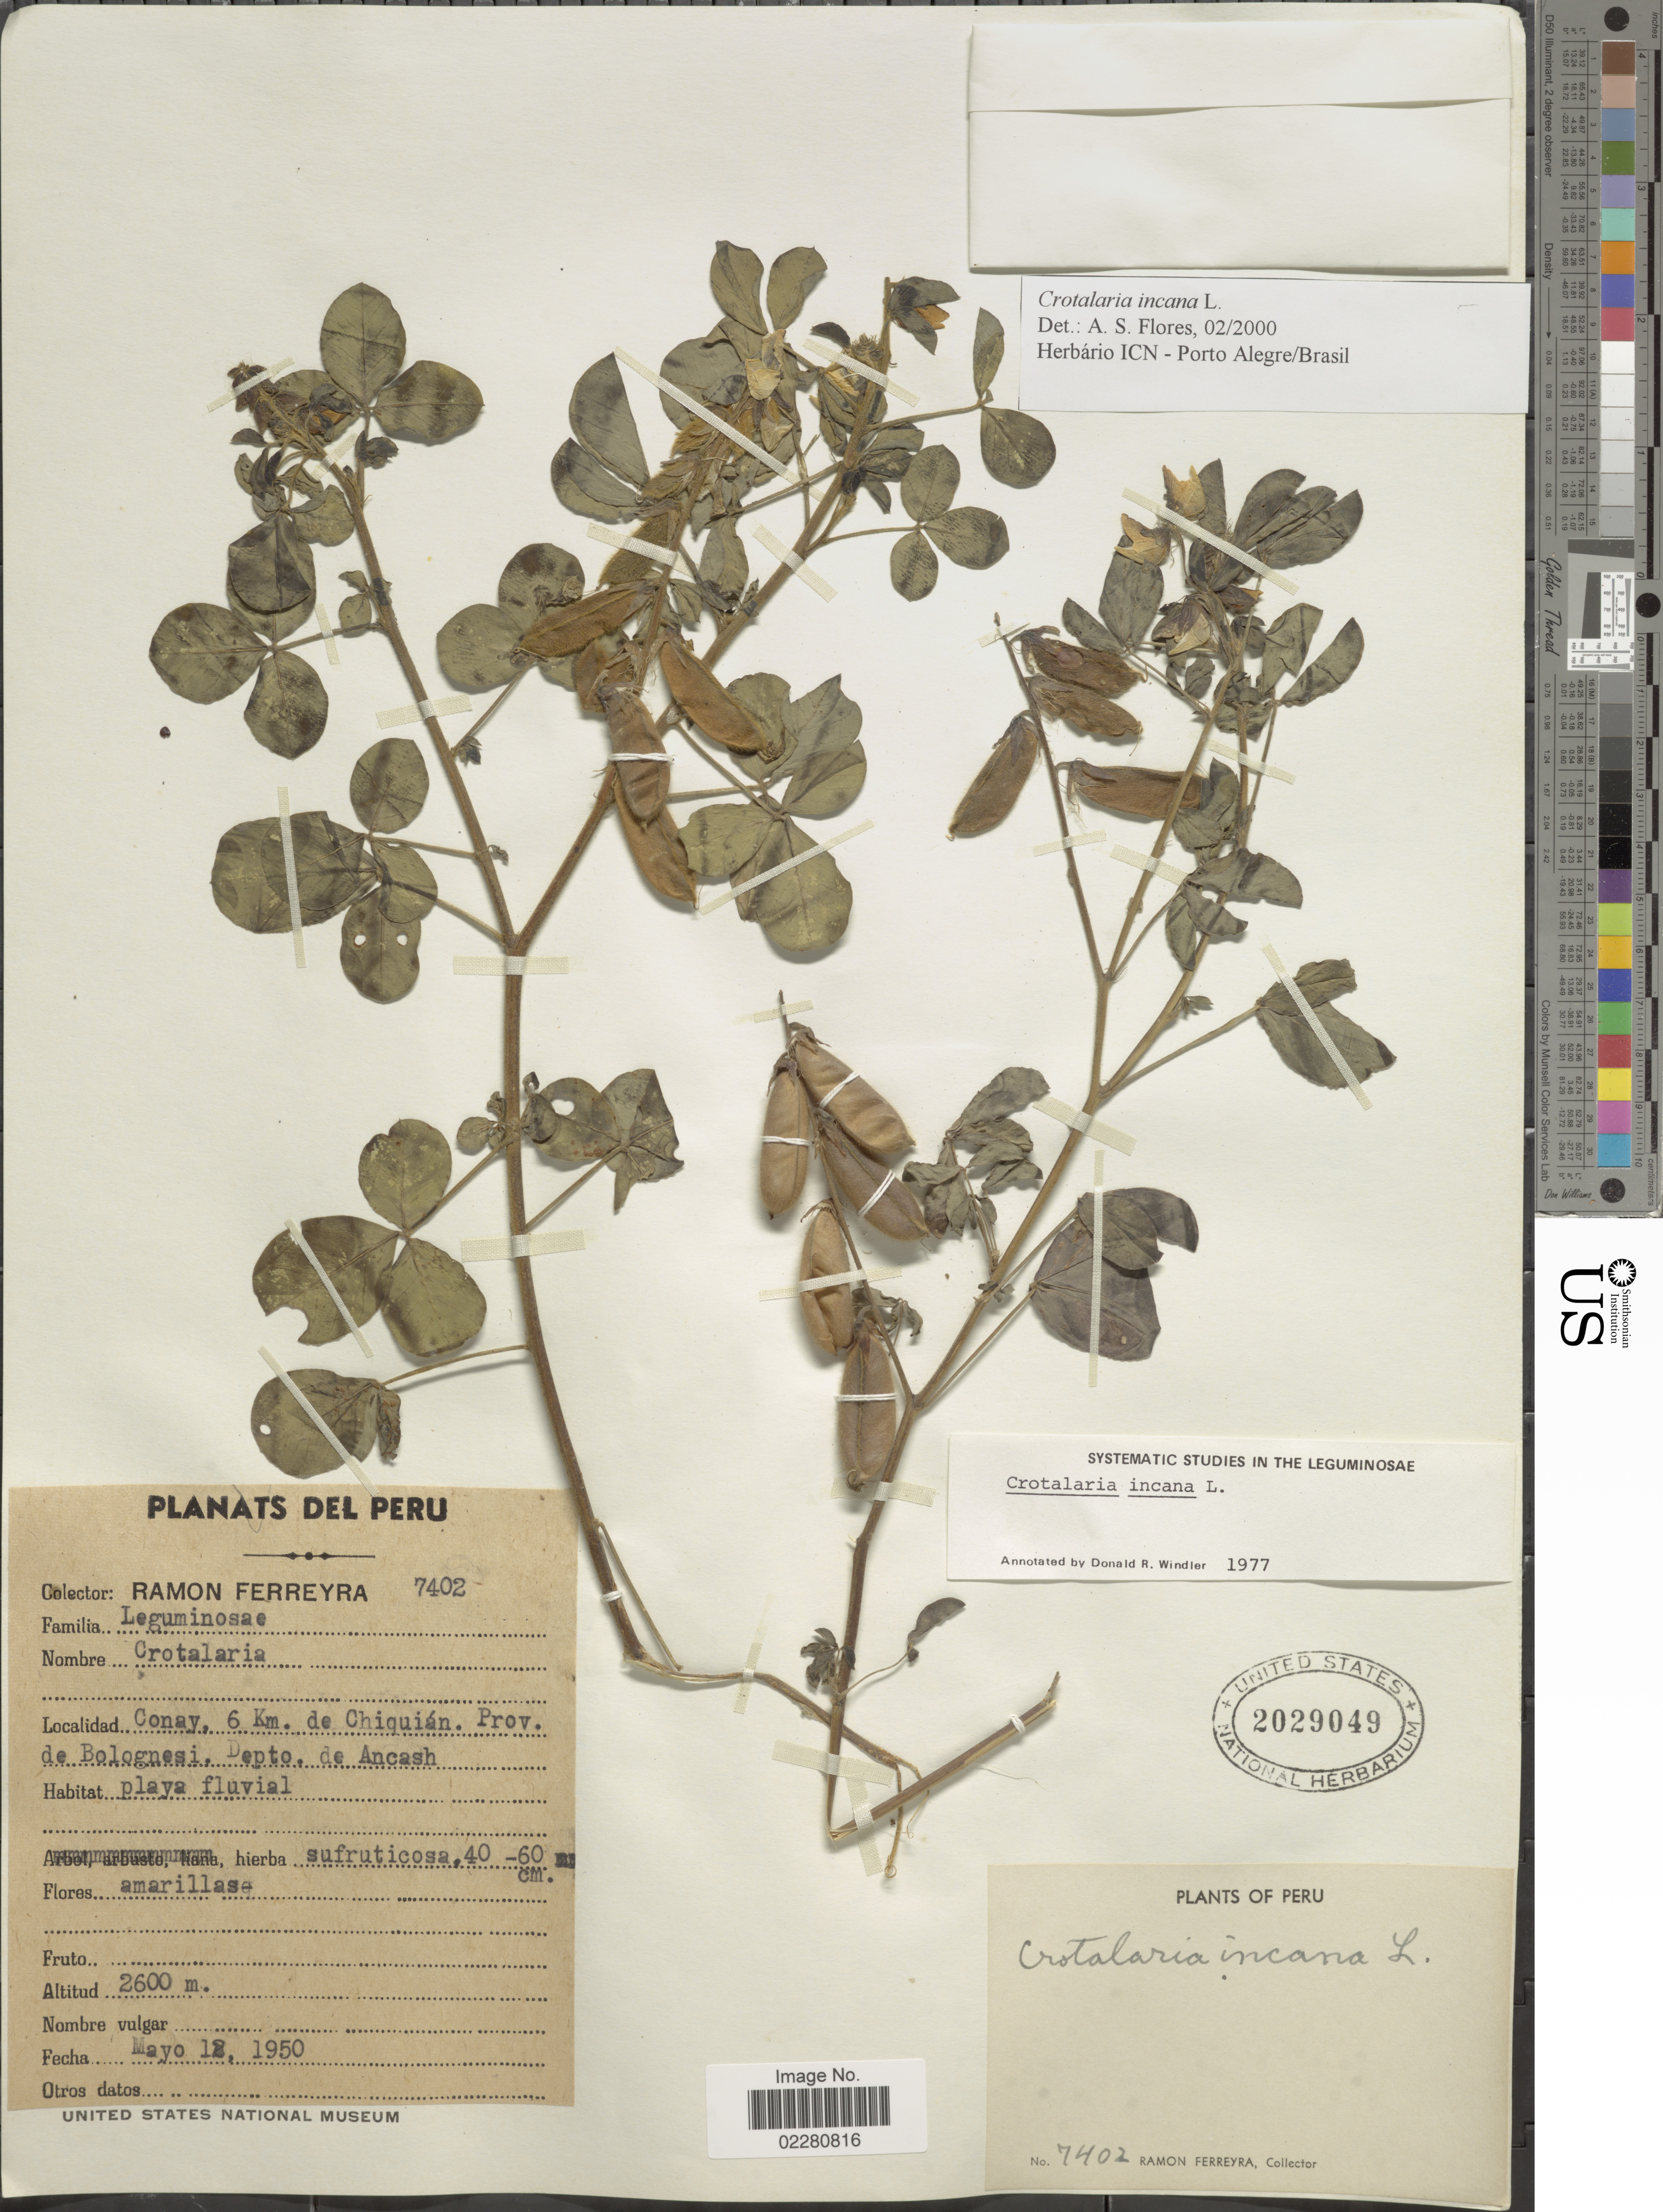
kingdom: Plantae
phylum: Tracheophyta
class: Magnoliopsida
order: Fabales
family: Fabaceae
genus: Crotalaria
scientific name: Crotalaria incana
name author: L.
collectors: R. A. Ferreyra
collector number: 7402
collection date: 1950-05-12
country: Peru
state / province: Ancash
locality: Conay, 6 km. de Chiquián. Prov. de Bolognesi, Depto. de Ancash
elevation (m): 2600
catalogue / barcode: US 2029049